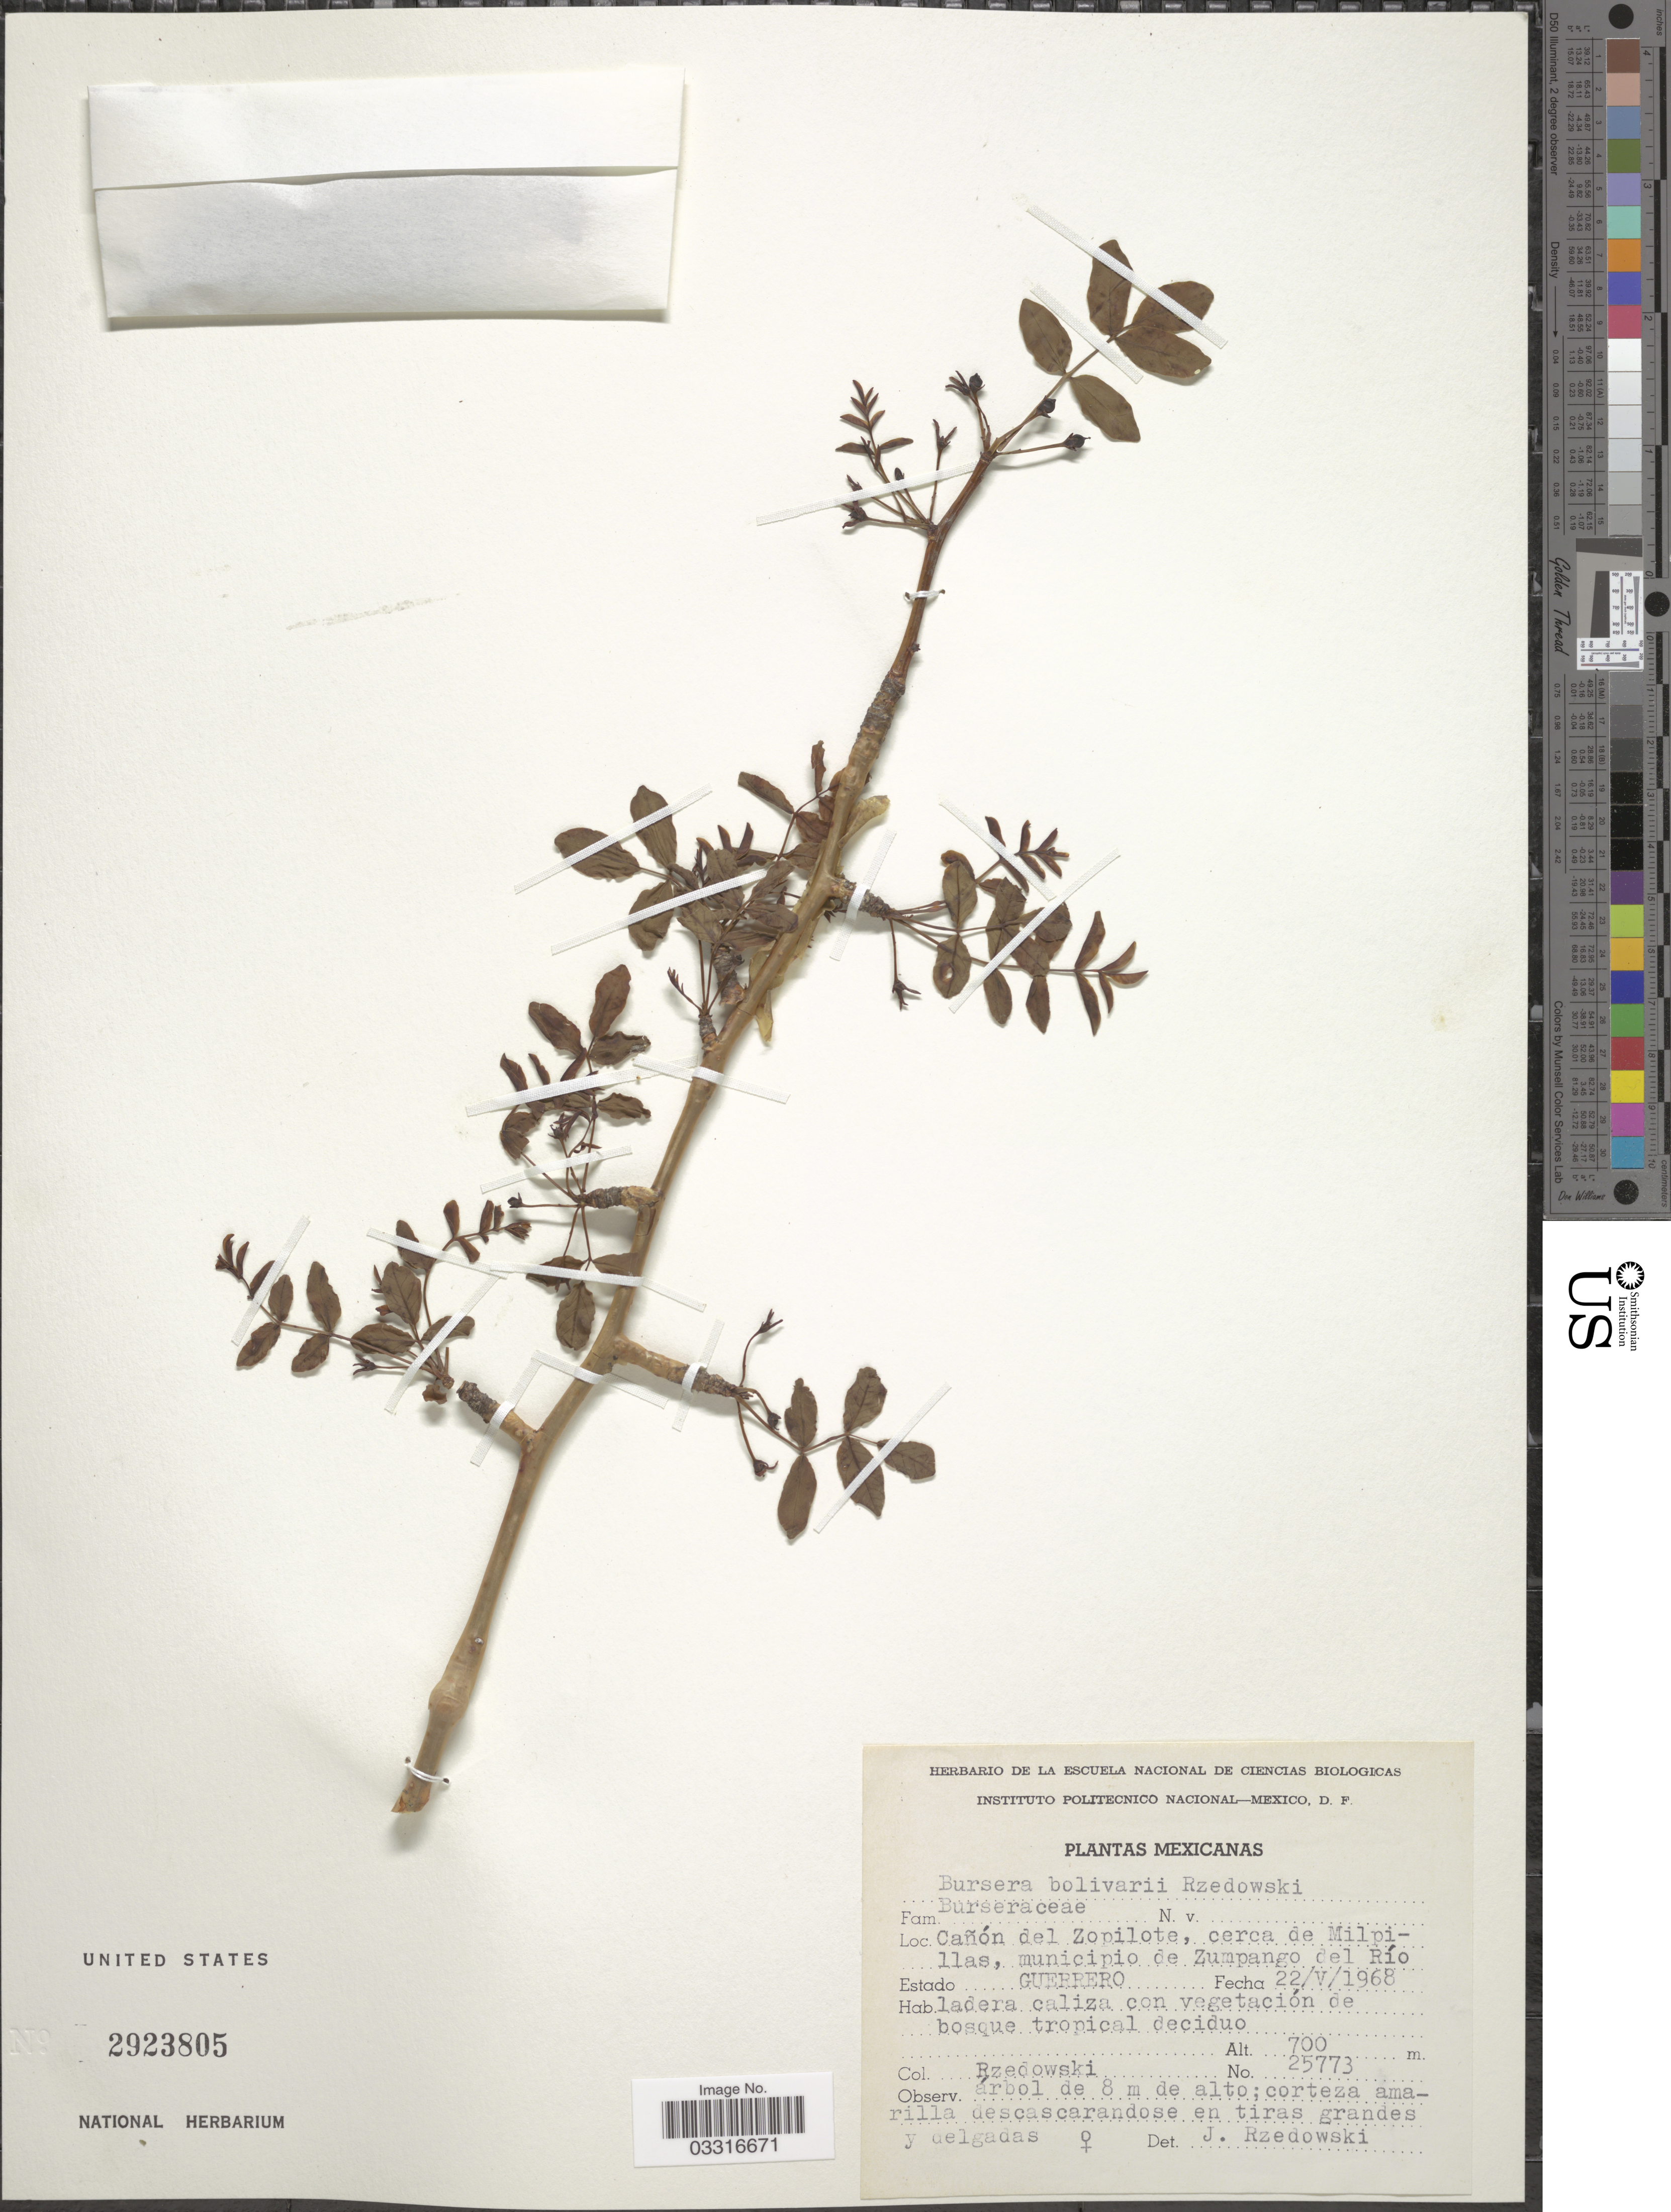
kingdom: Plantae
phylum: Tracheophyta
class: Magnoliopsida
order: Sapindales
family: Burseraceae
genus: Bursera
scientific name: Bursera bolivarii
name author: Rzed.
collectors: Rzedowski, --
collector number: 25773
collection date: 1968-05-22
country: Mexico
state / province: Guerrero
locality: Cañon del Zopilote, cerca de Milpillas, municipio de Zumpango del Río.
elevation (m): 700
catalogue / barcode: US 2923805